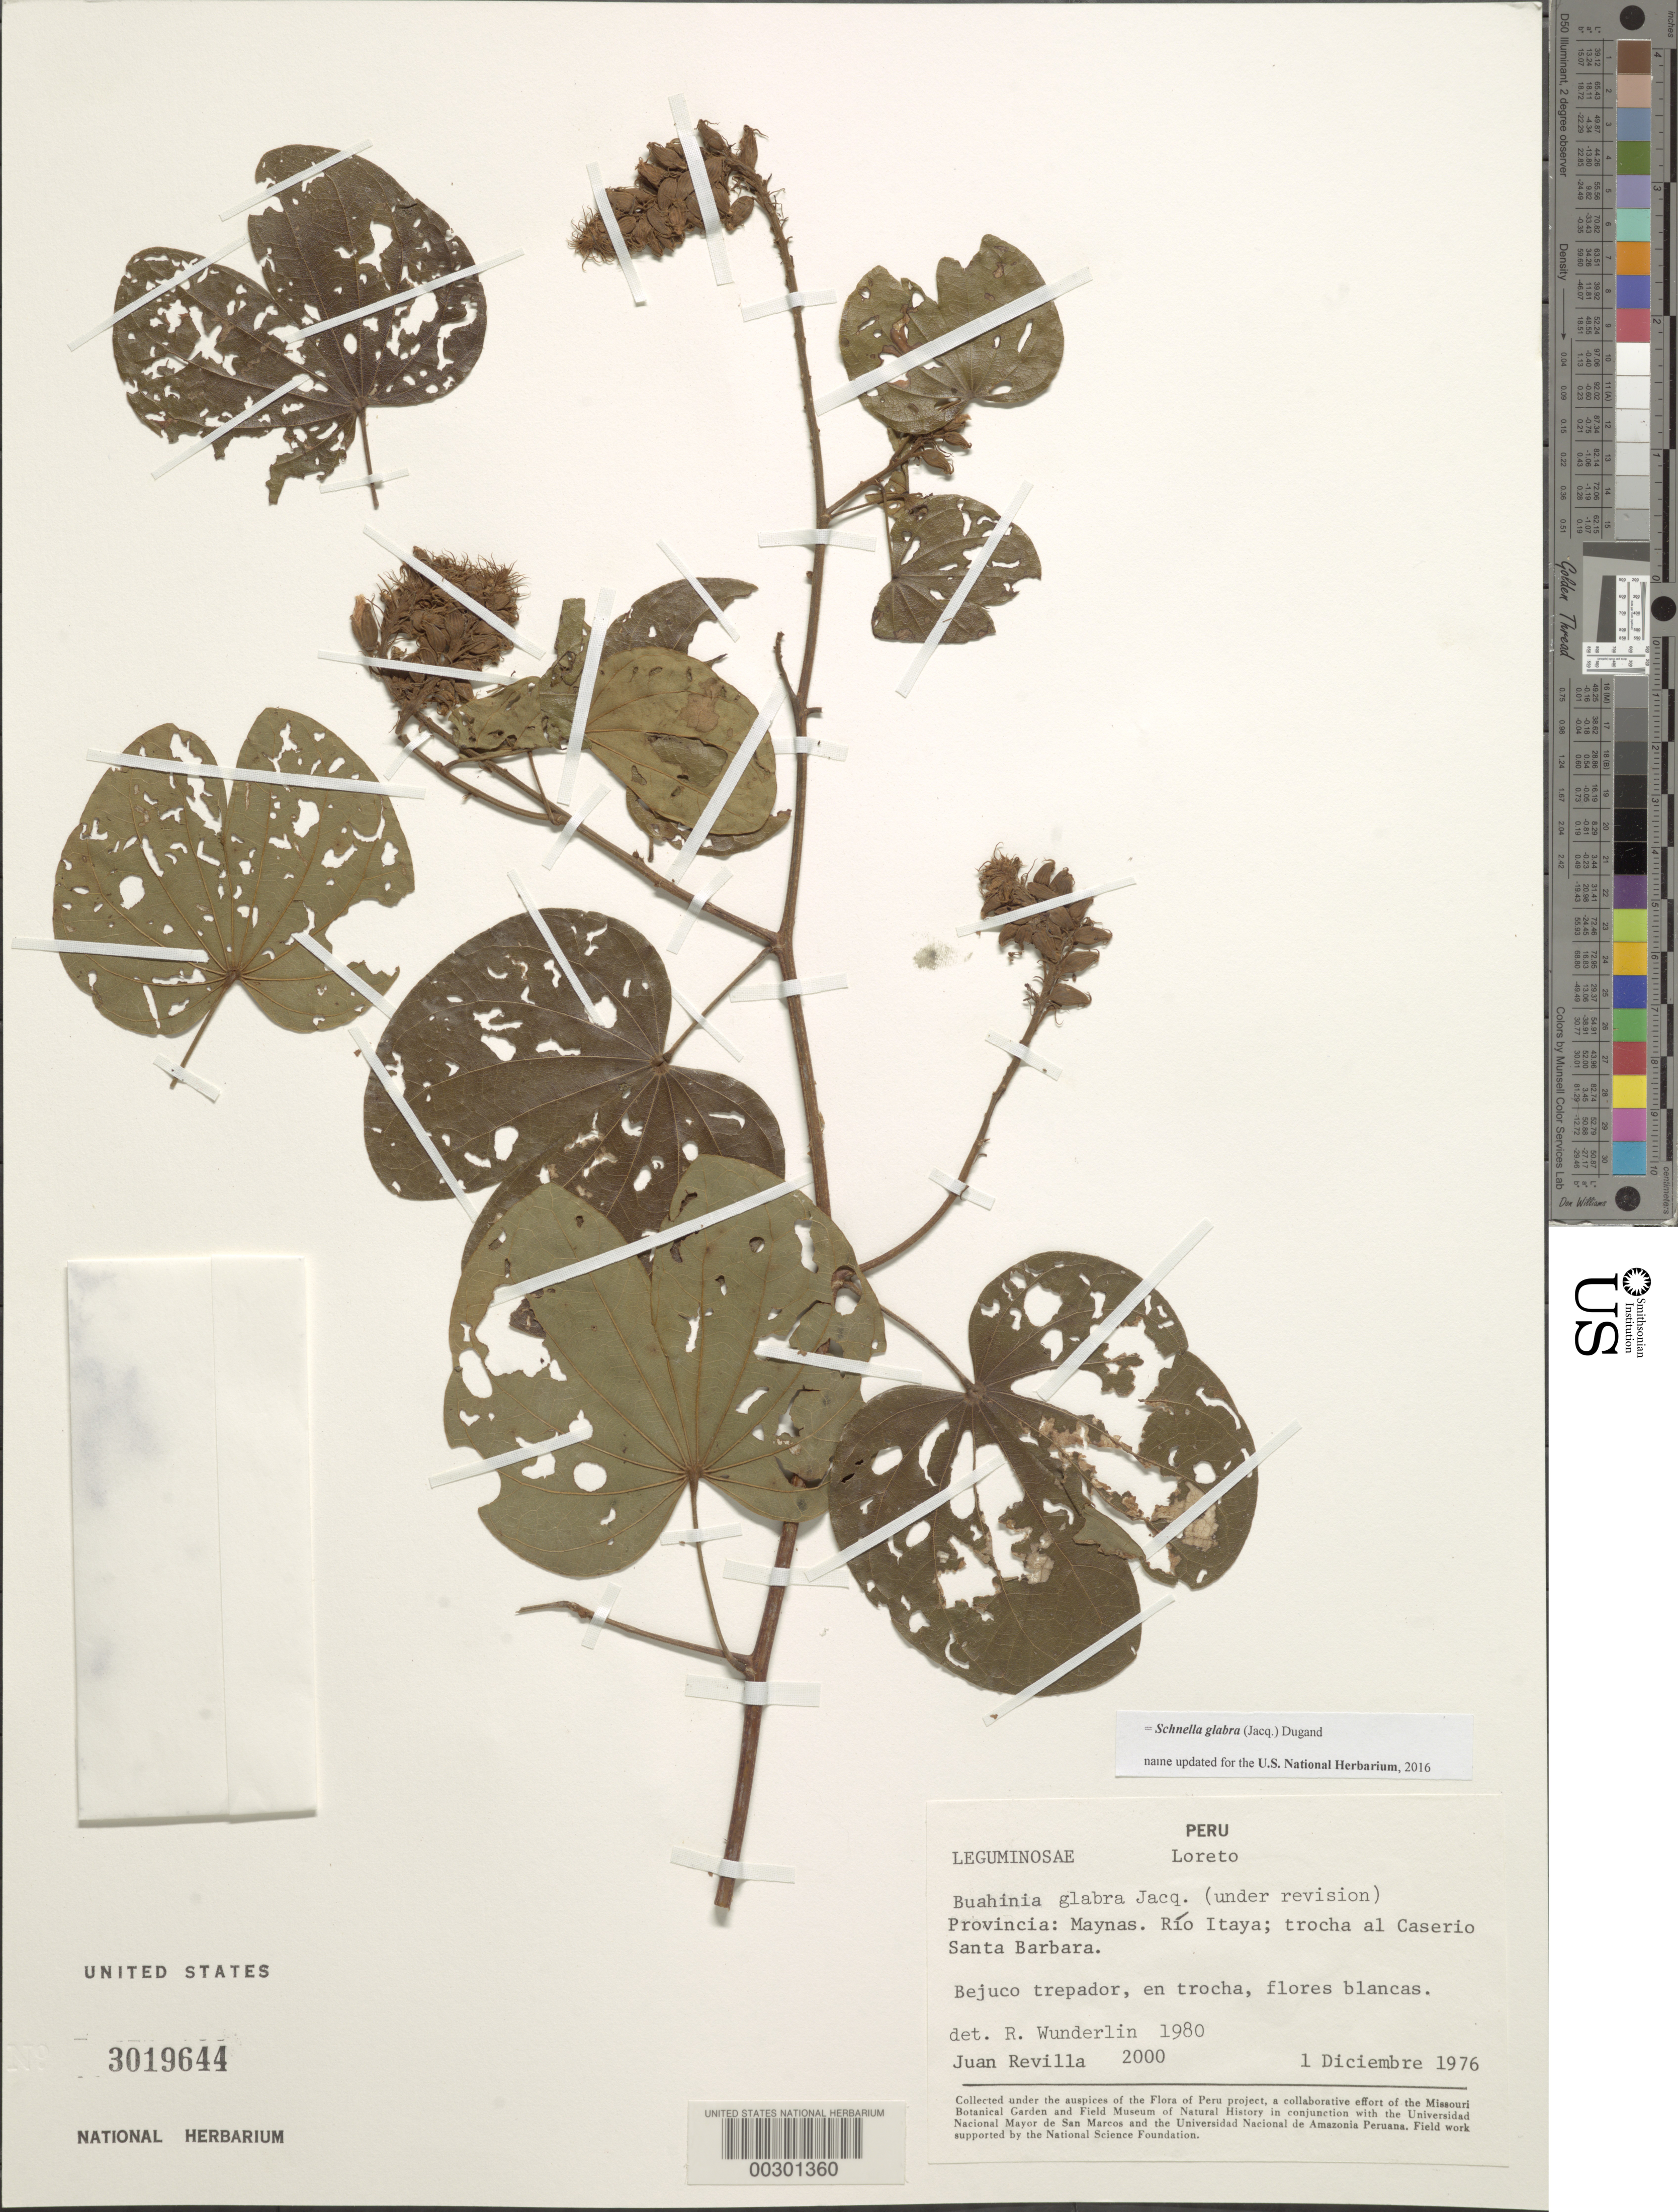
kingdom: Plantae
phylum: Tracheophyta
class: Magnoliopsida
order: Fabales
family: Fabaceae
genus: Schnella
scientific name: Schnella glabra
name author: (Jacq.) Dugand G.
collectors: J. Revilla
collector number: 2000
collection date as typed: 01 Dec 1976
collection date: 1976-12-01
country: Peru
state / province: Loreto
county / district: Maynas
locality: Rio itaya; split to caserio santa barbara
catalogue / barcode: US 3019644